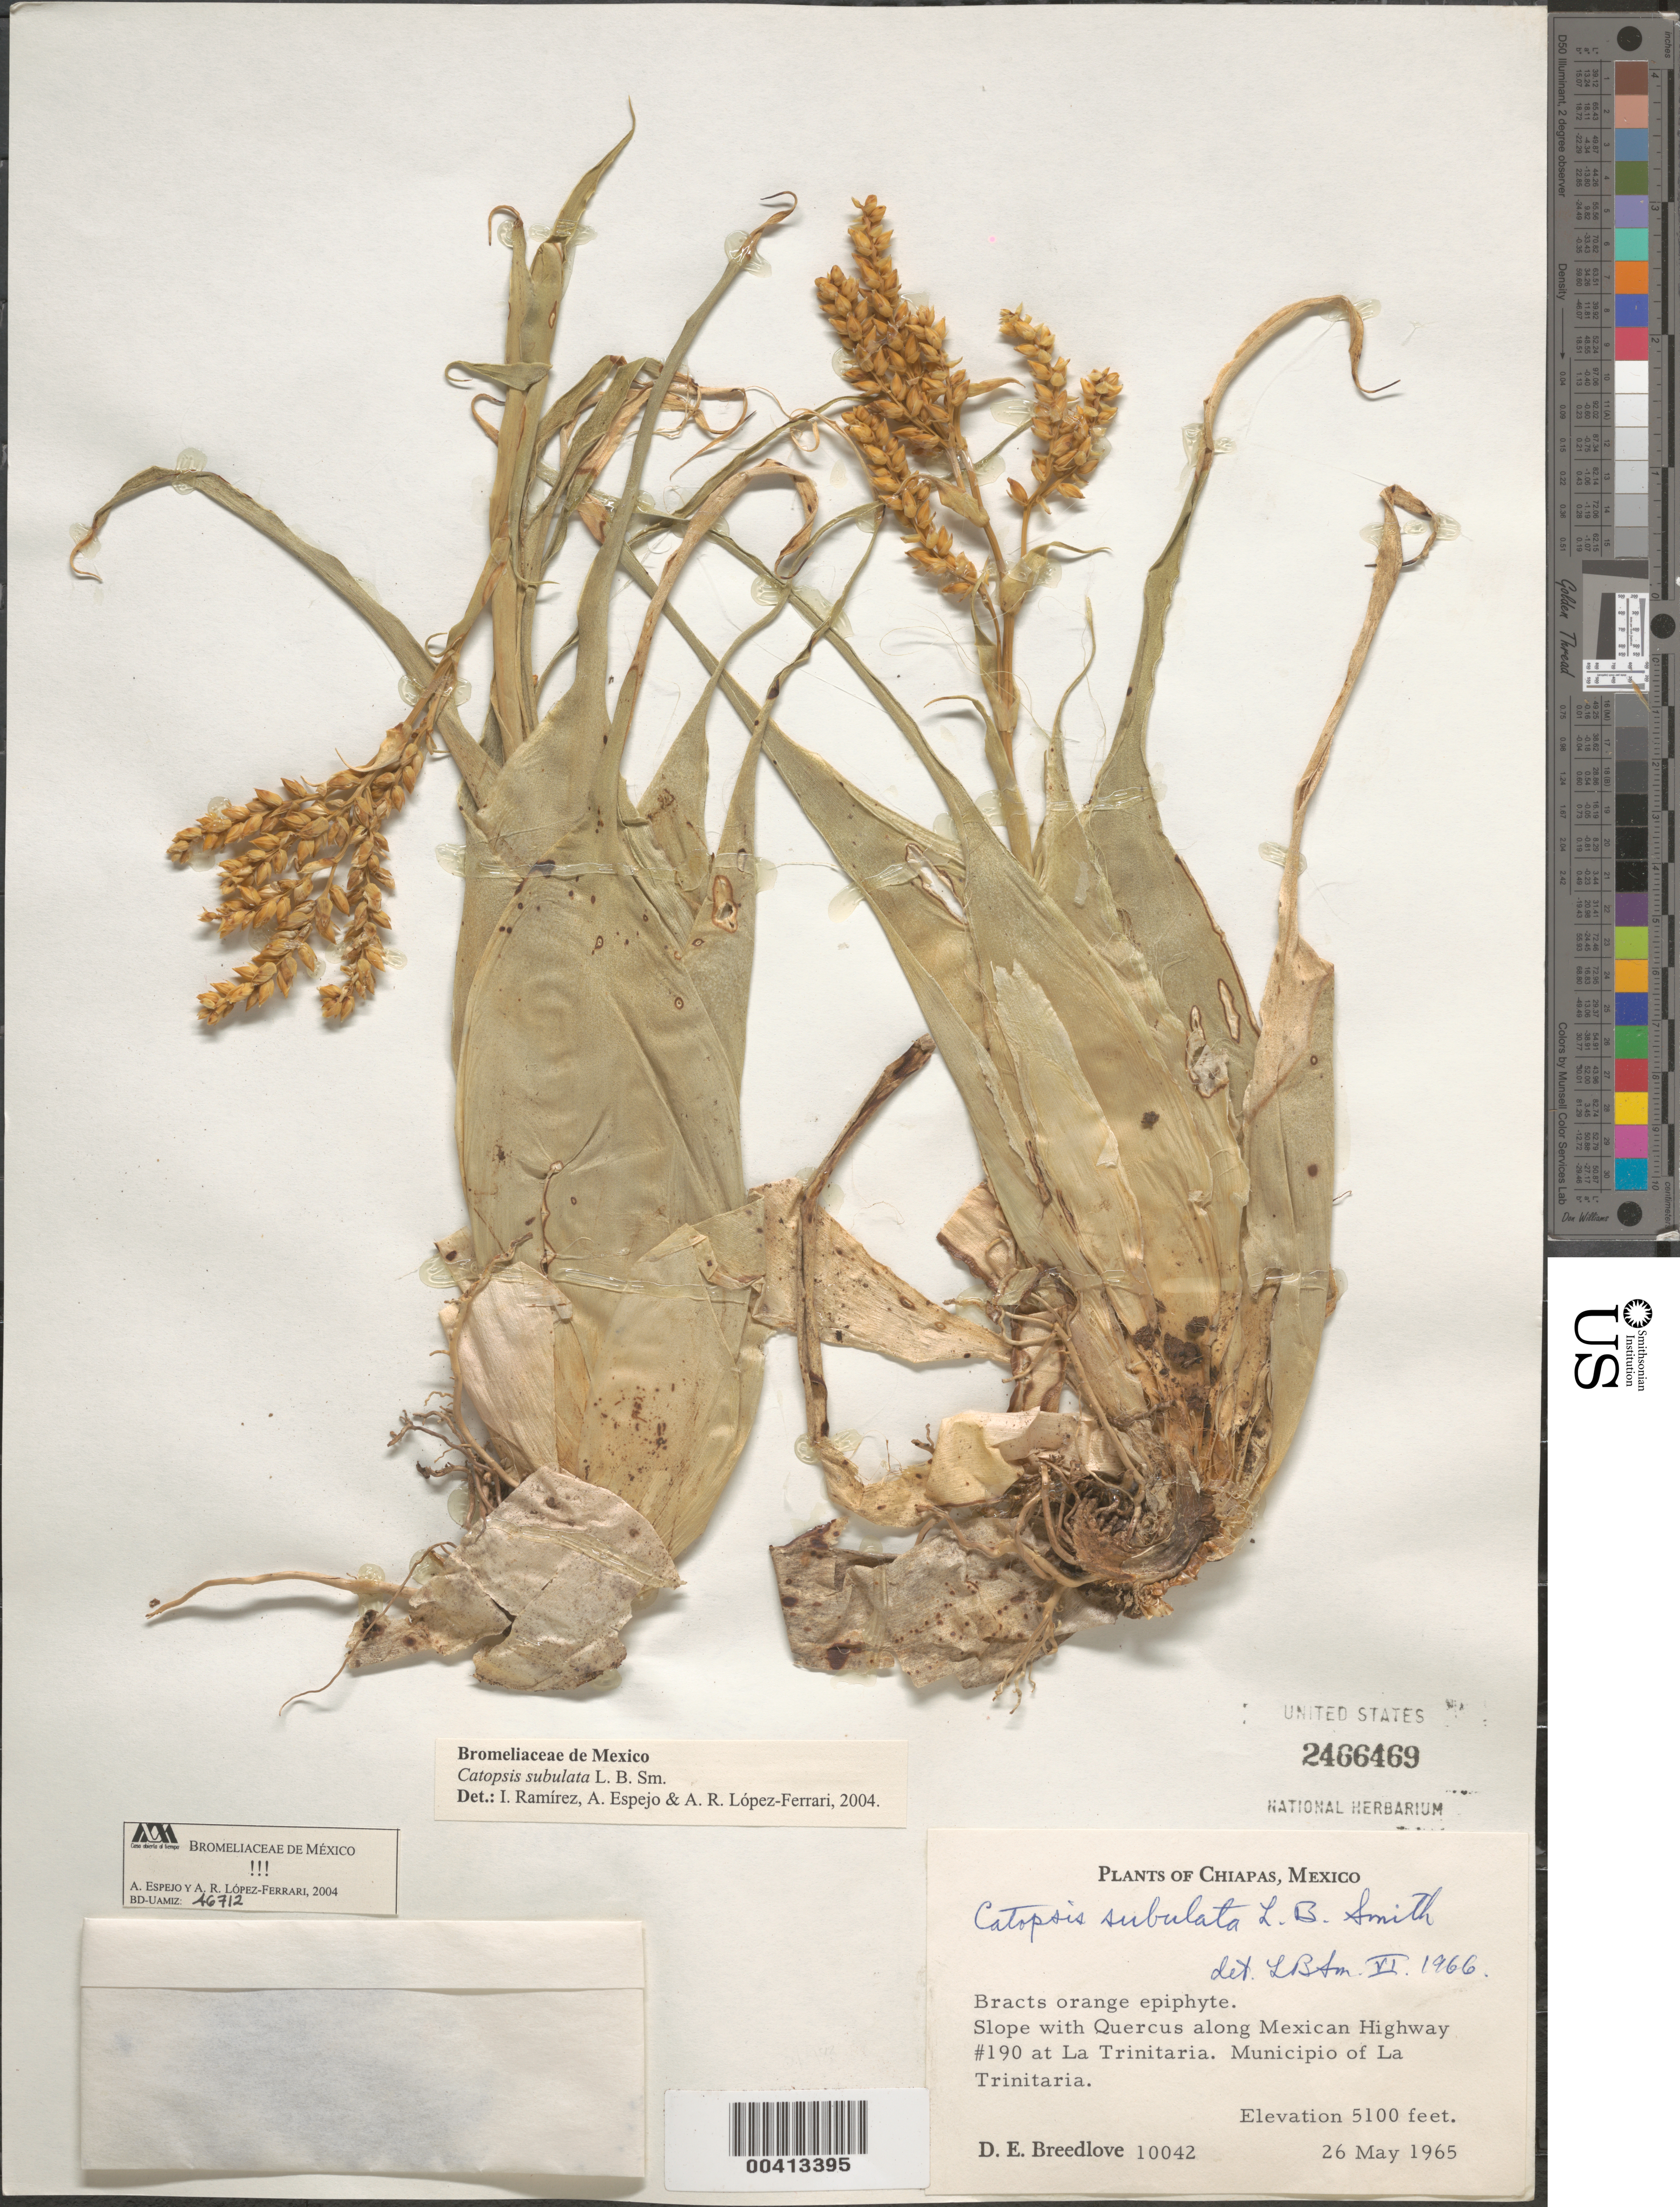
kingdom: Plantae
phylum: Tracheophyta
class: Liliopsida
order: Poales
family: Bromeliaceae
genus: Catopsis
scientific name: Catopsis subulata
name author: L.B. Sm.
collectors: D. E. Breedlove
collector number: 10042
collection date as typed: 26 May 1965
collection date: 1965-05-26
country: Mexico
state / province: Chiapas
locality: Highway 190 at La Trinitaria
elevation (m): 1554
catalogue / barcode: US 2466469